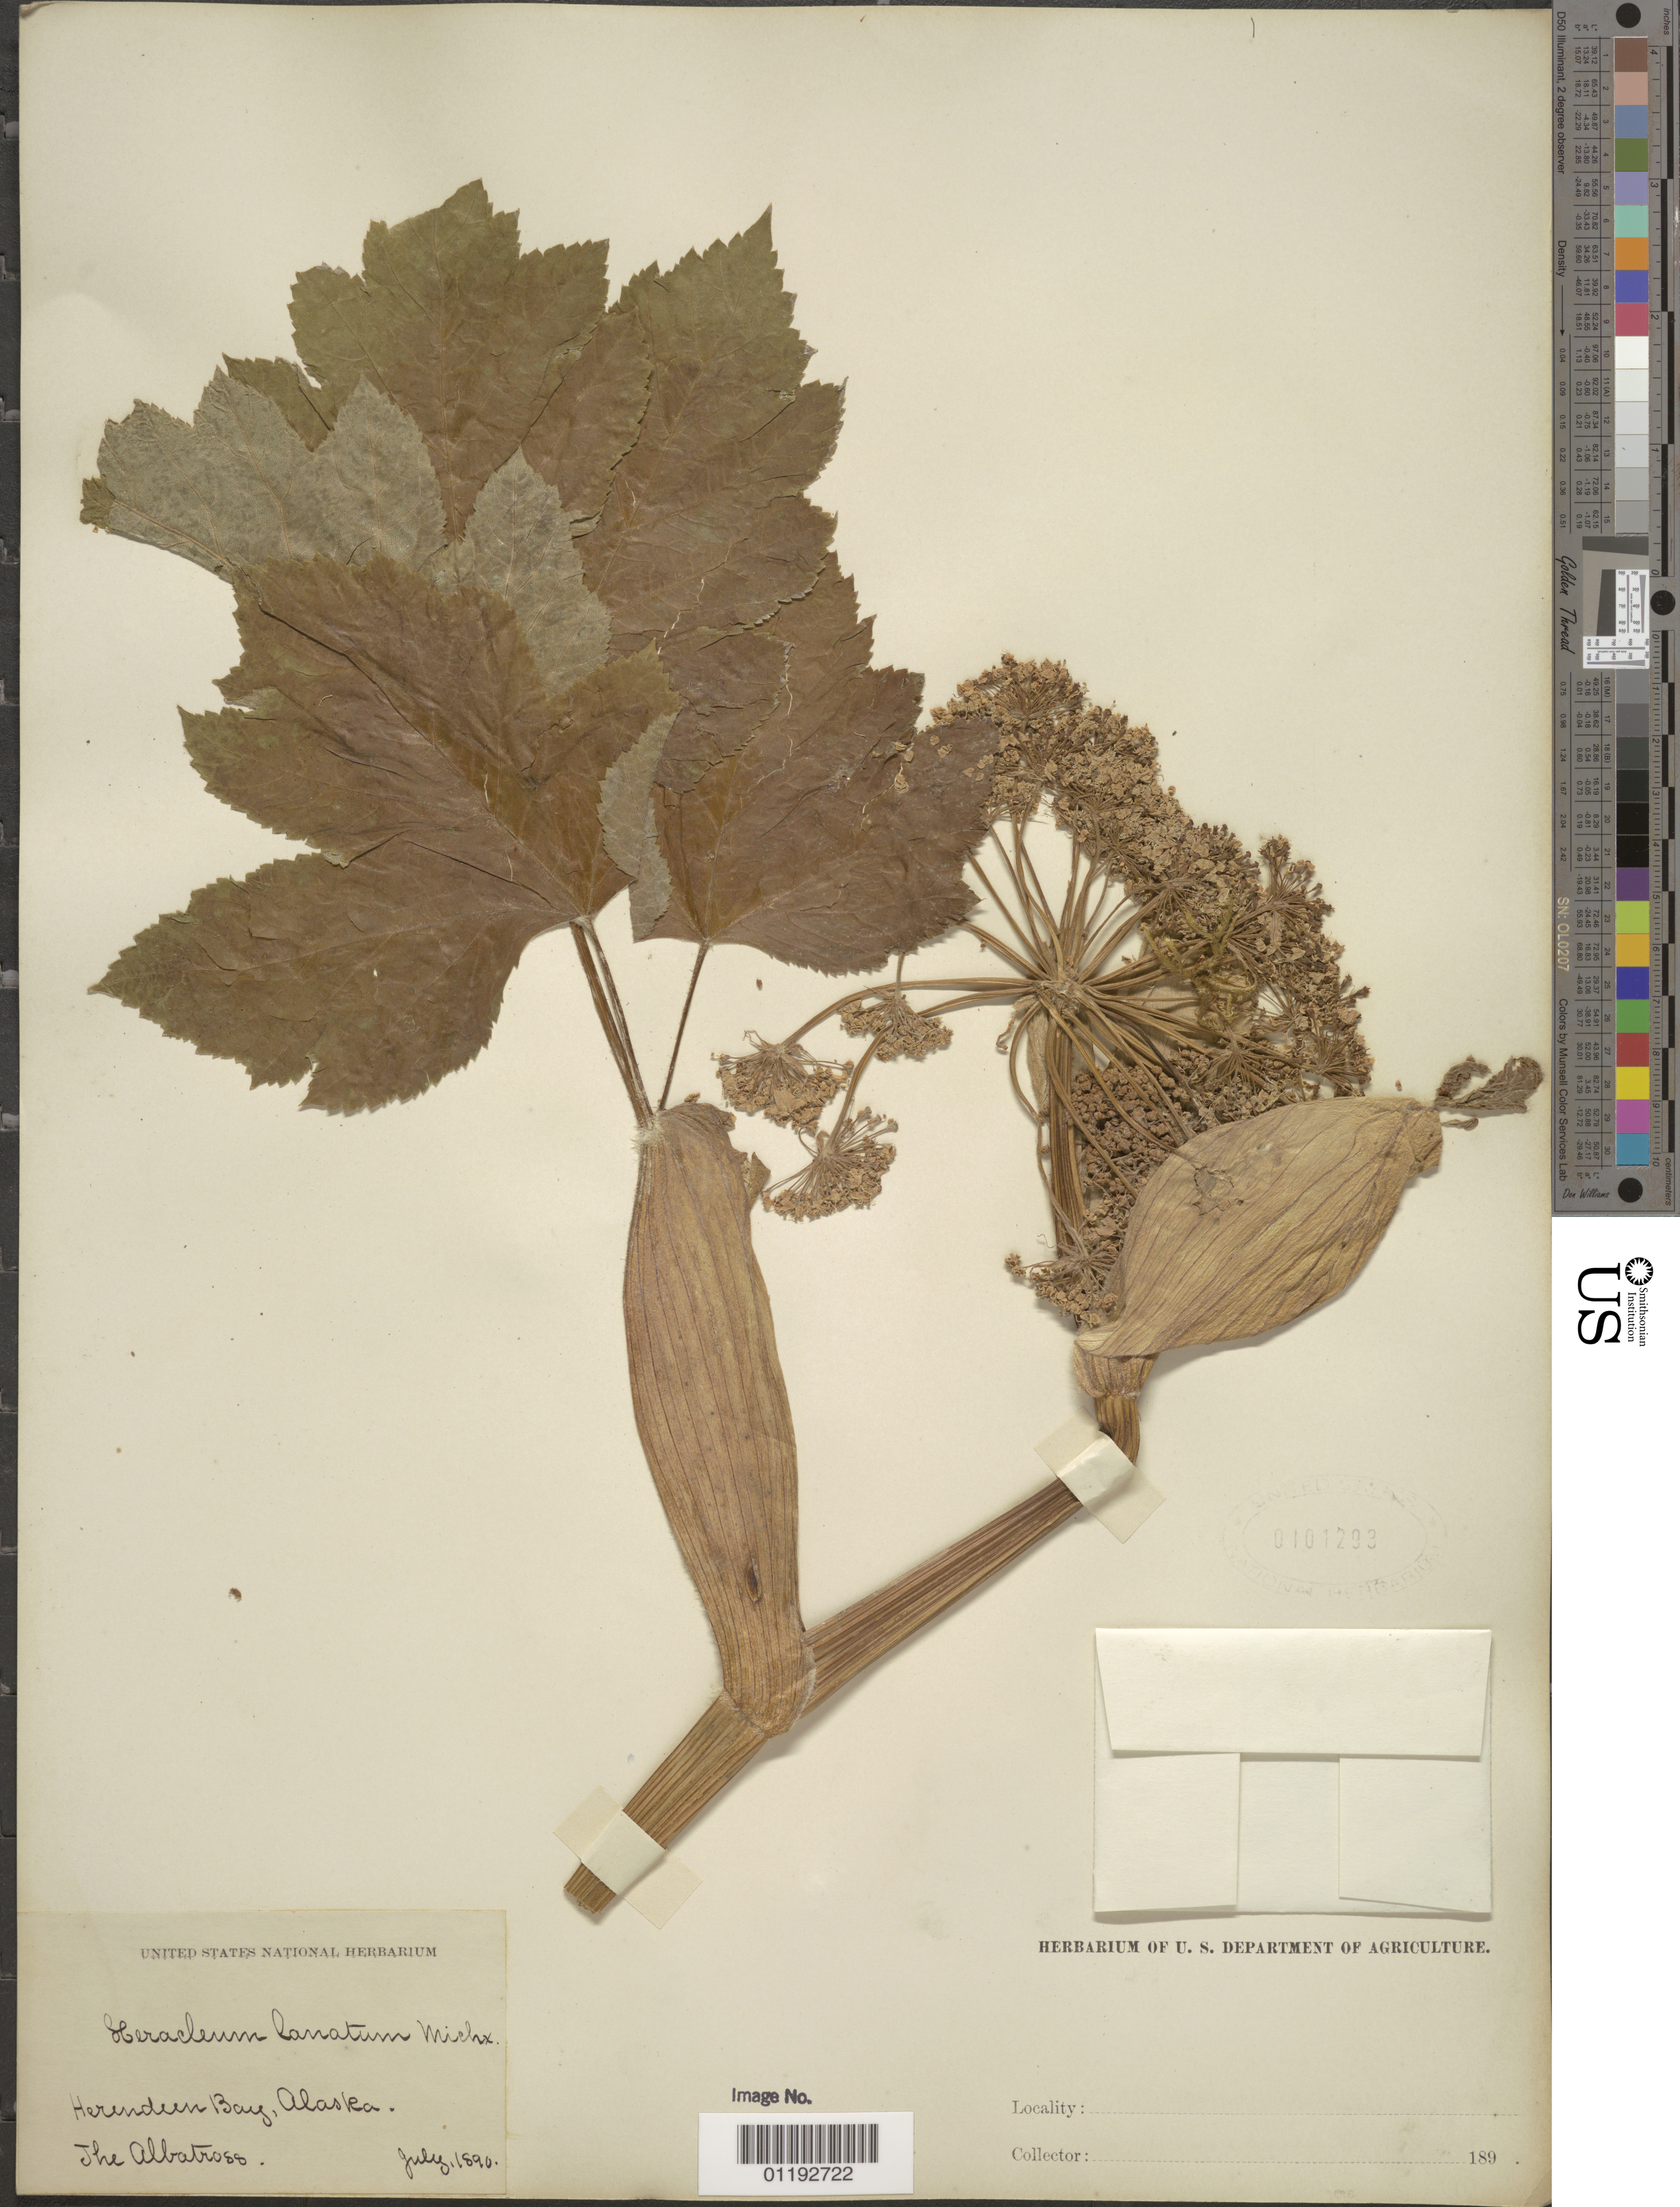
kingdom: Plantae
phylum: Tracheophyta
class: Magnoliopsida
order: Apiales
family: Apiaceae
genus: Heracleum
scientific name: Heracleum lanatum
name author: Michx.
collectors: "The Albatross"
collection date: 1890-07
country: United States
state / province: Alaska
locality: Herendeen Bay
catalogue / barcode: US 101293